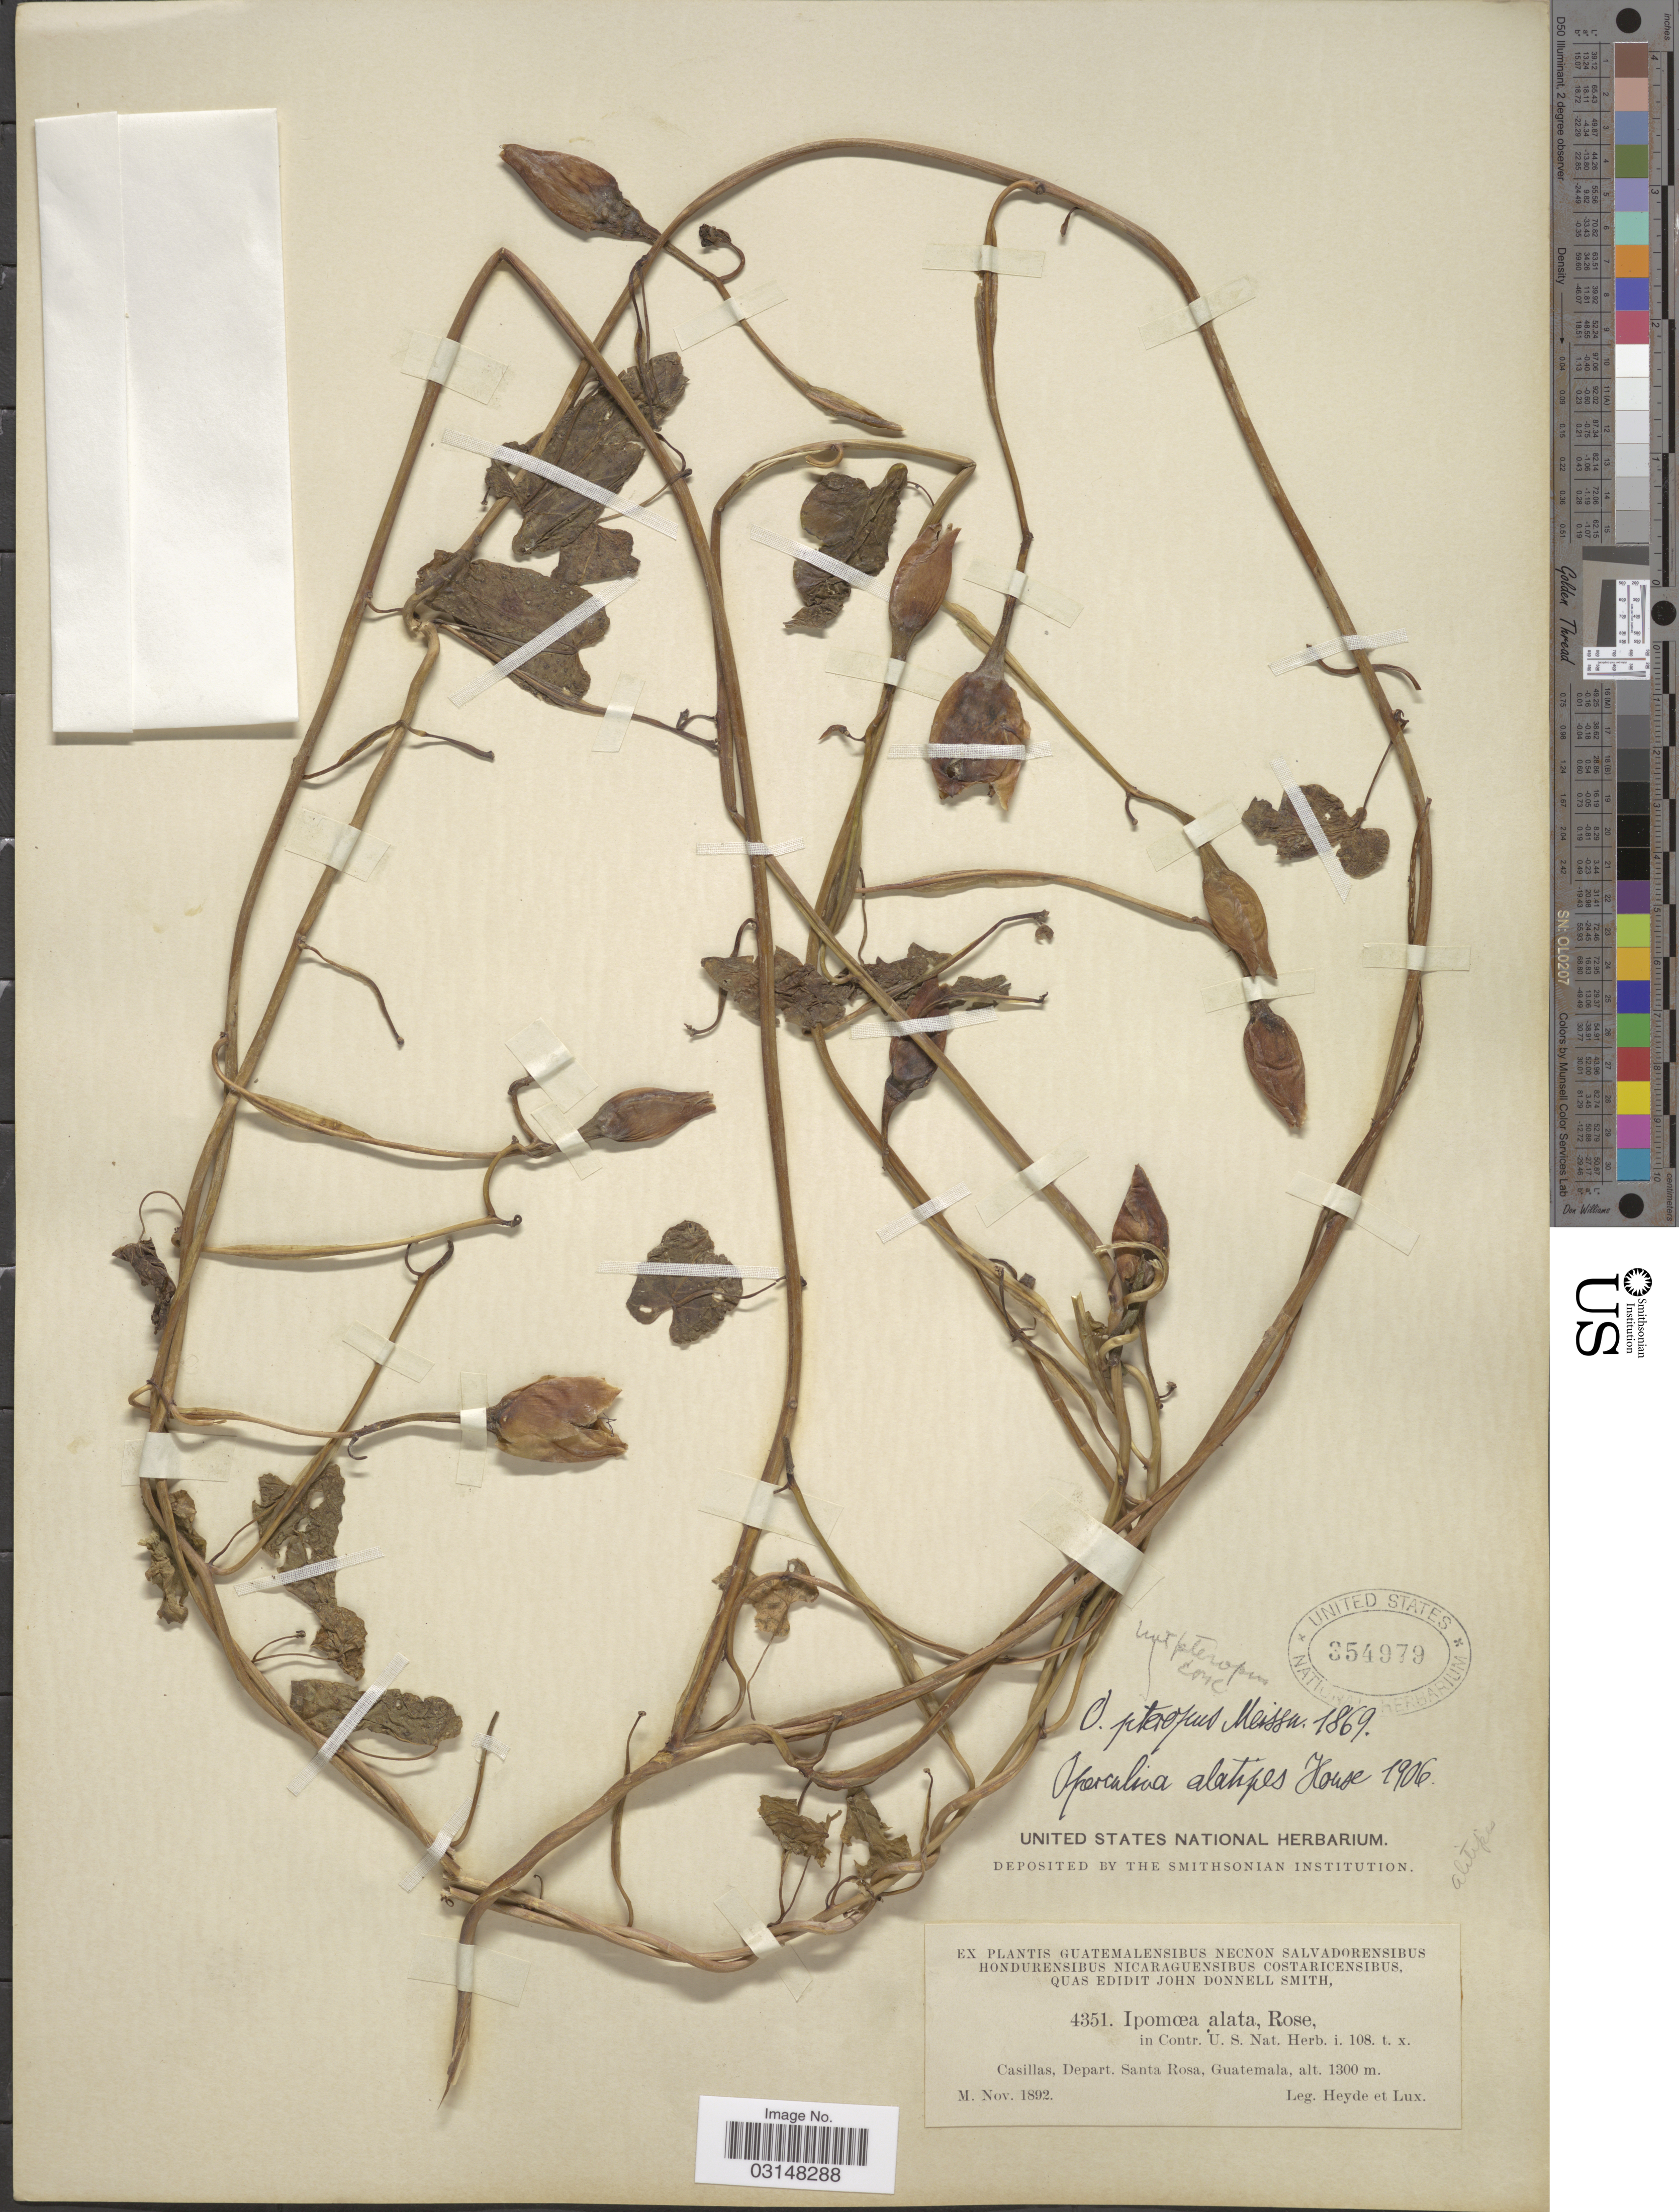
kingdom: Plantae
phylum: Tracheophyta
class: Magnoliopsida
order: Solanales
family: Convolvulaceae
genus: Operculina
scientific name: Operculina pteripes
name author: (G. Don) O'Donell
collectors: Heyde & Lux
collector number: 4351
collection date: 1892-11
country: Guatemala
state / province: Santa Rosa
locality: Casillas, Depart. Santa Rosa.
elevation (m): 1300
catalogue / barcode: US 354979